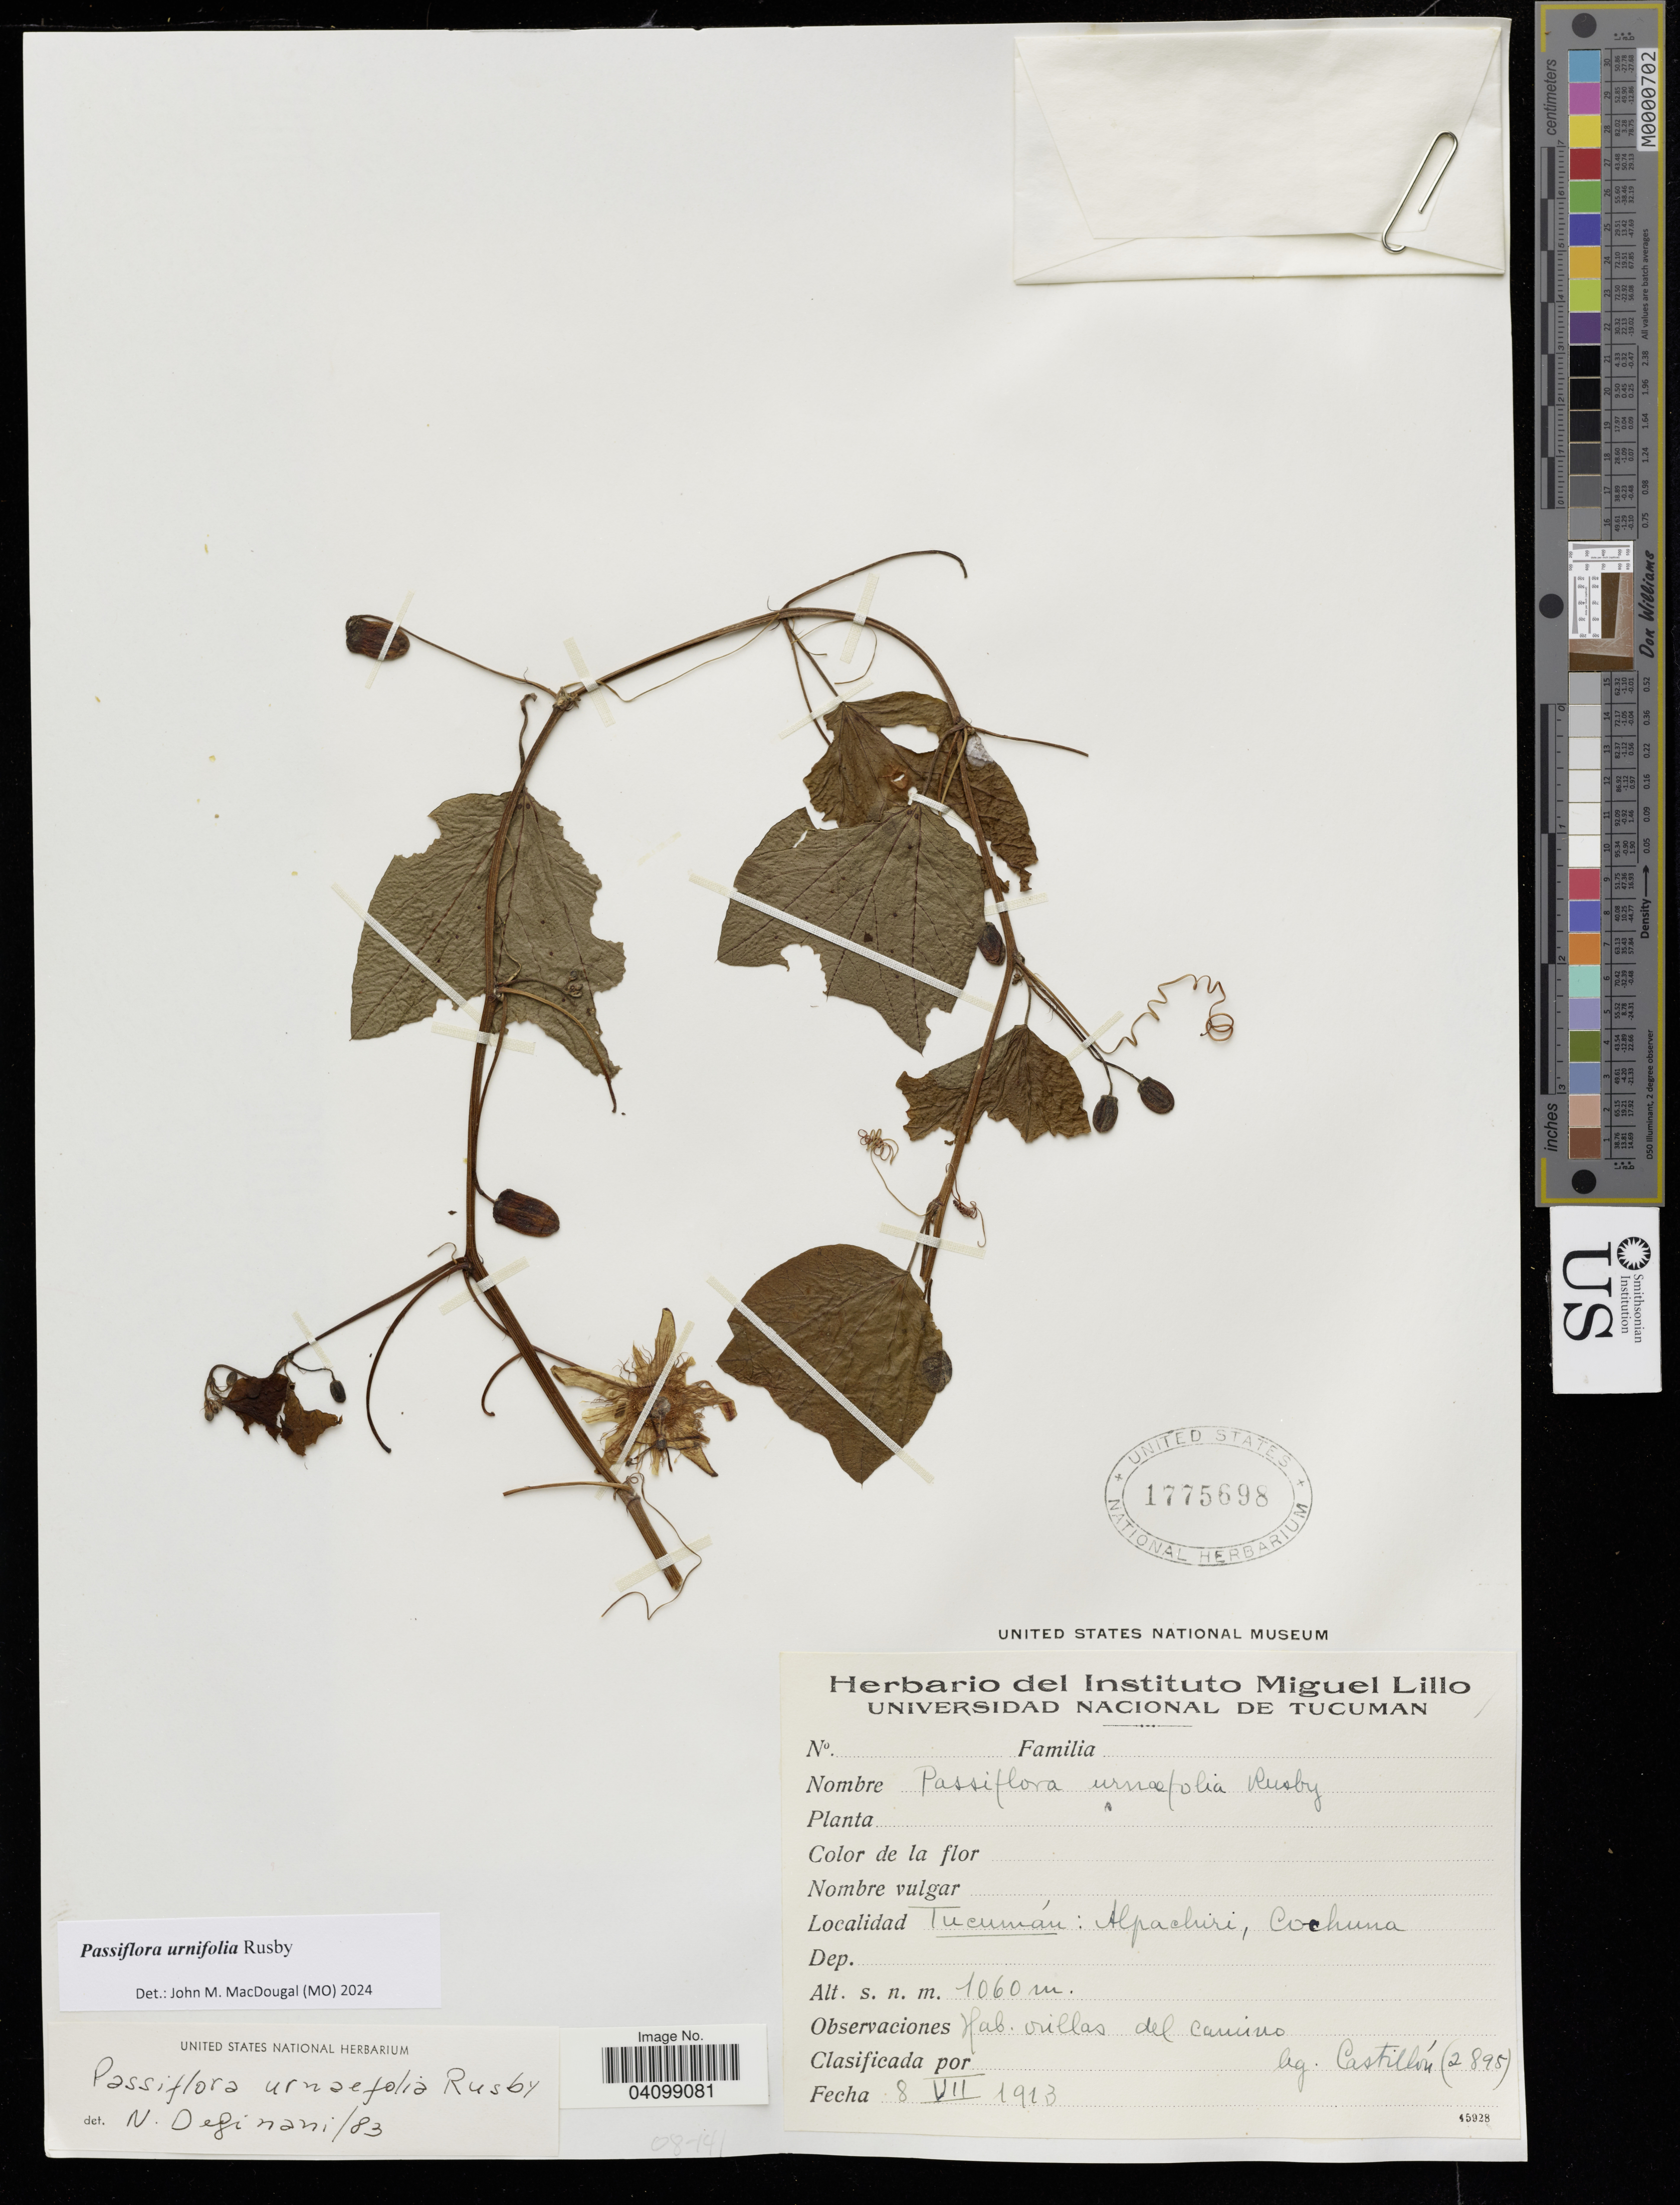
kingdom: Plantae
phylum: Tracheophyta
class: Magnoliopsida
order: Malpighiales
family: Passifloraceae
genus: Passiflora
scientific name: Passiflora urnifolia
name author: Rusby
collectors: Castillon, --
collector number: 2895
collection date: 1913-07-08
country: Argentina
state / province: Tucuman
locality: Alpachiri, Cochuna.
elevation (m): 1060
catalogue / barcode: US 1775698